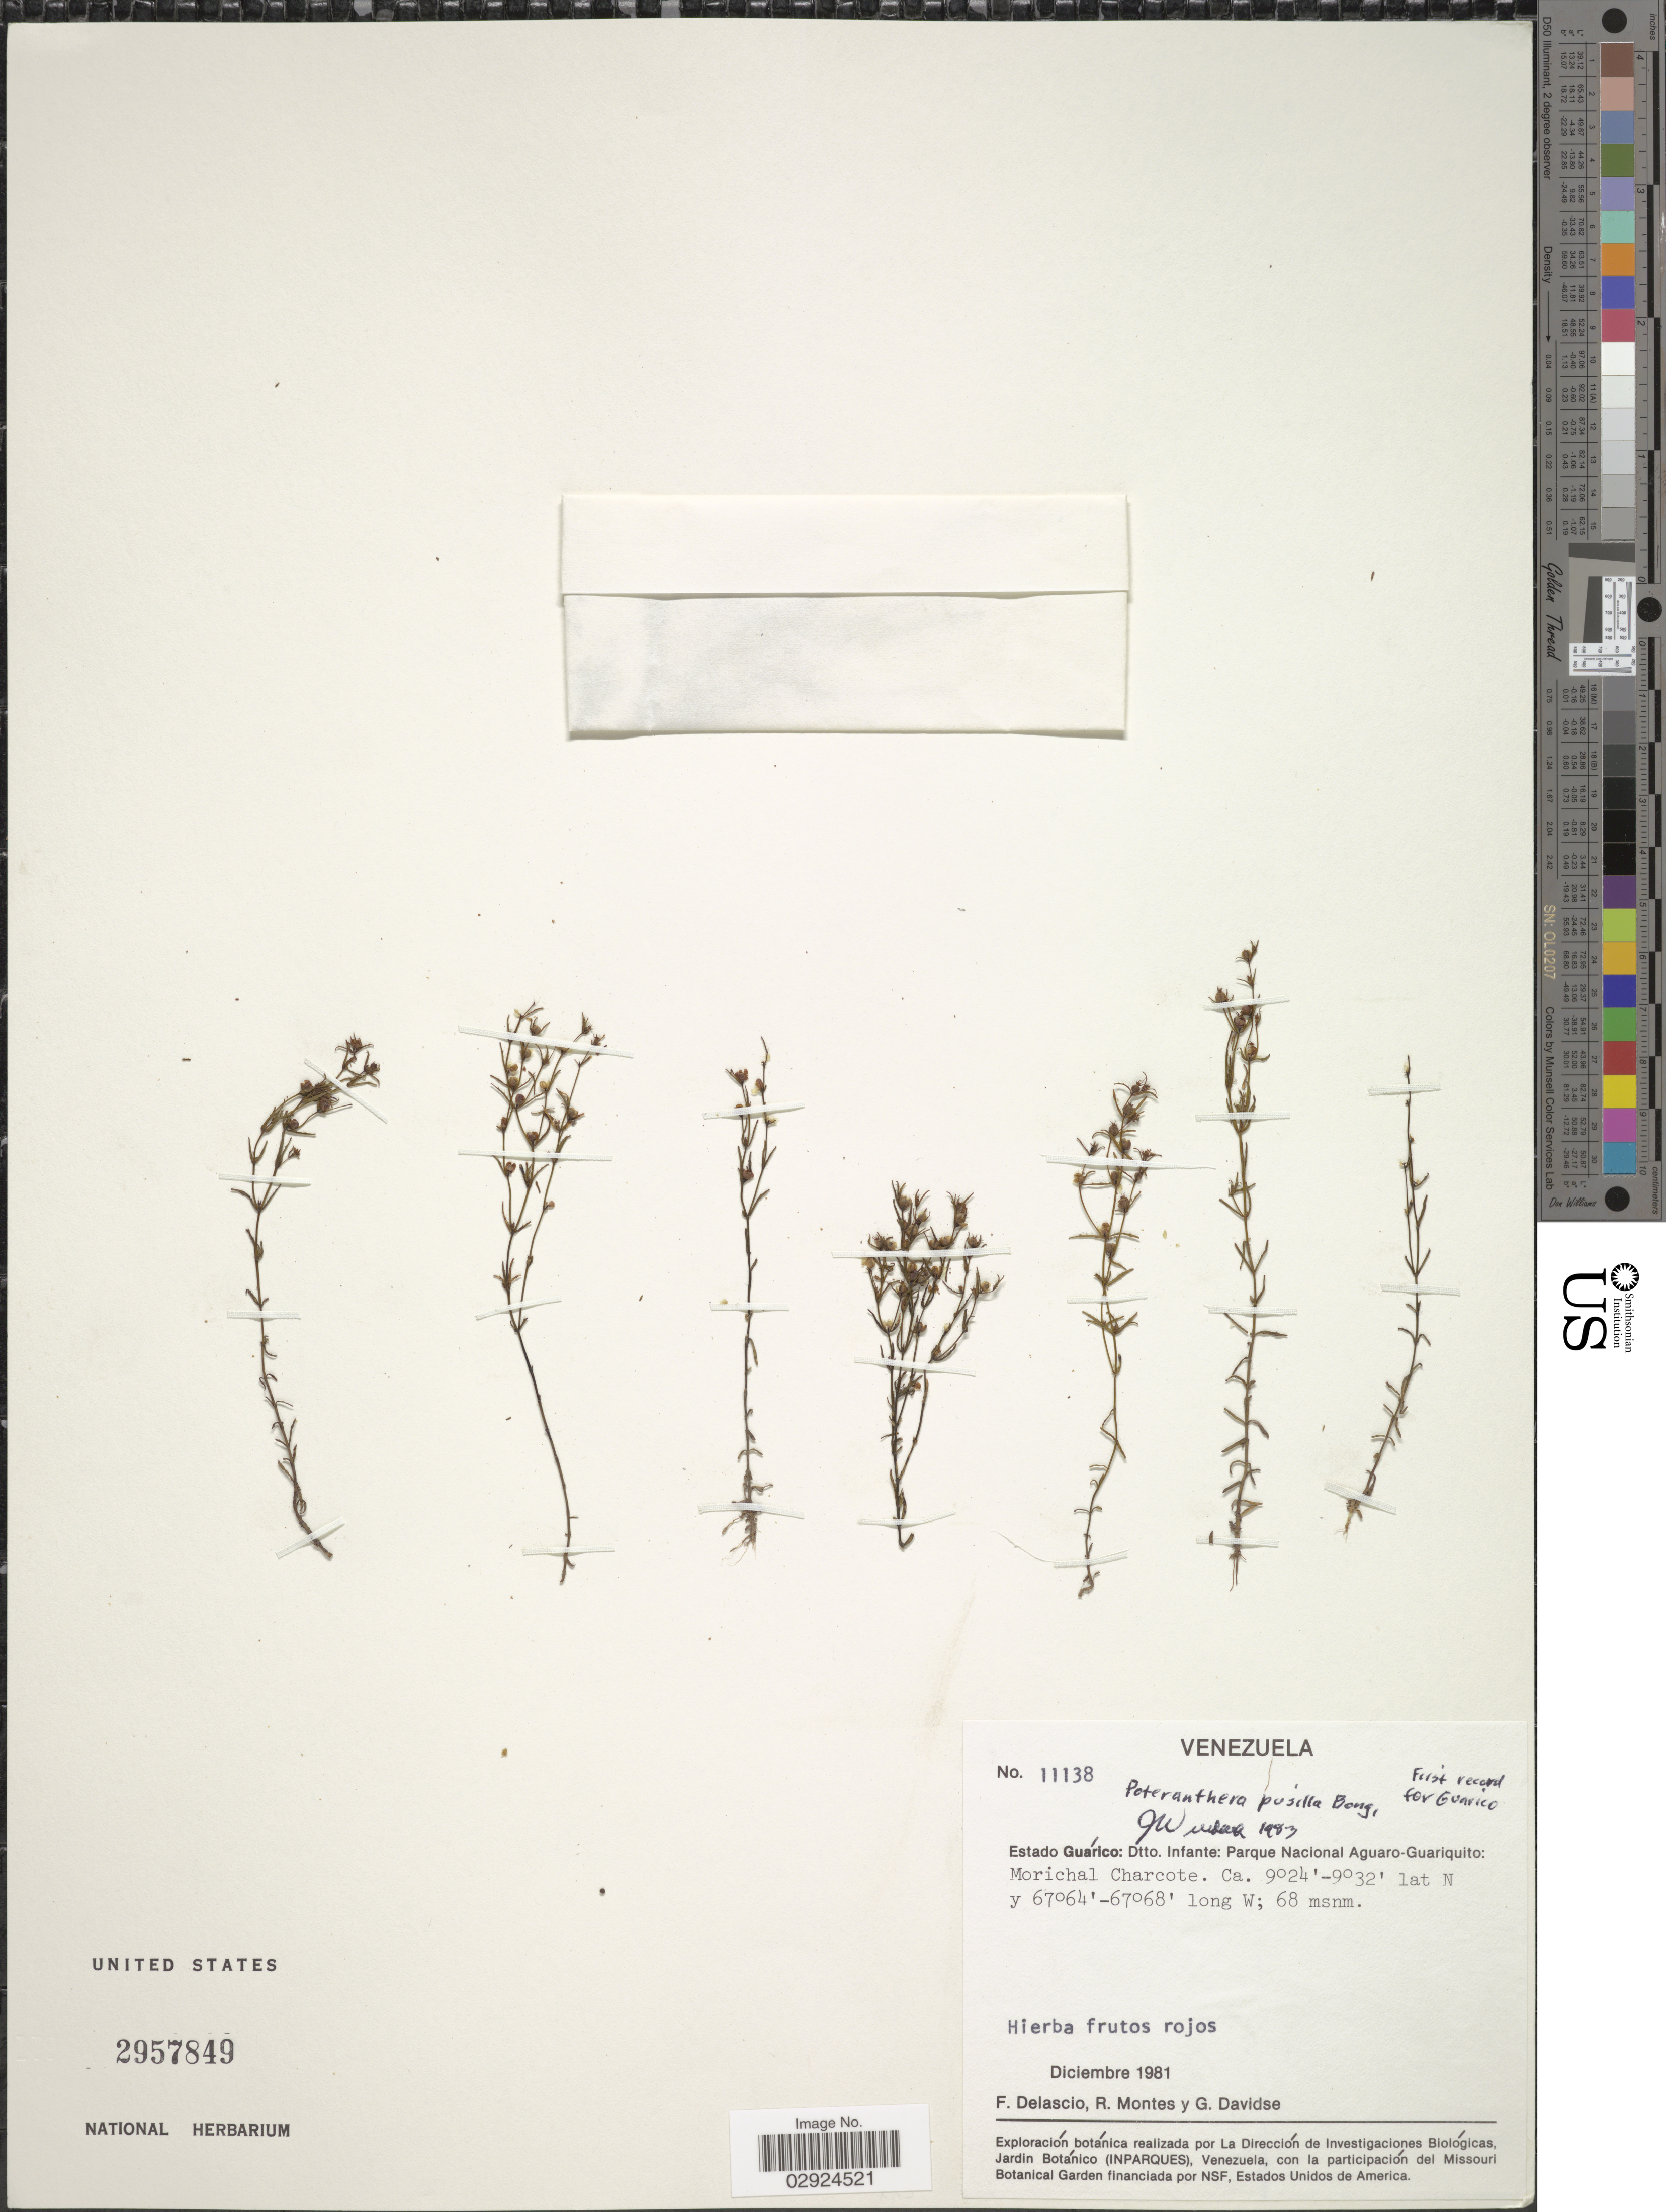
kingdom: Plantae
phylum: Tracheophyta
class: Magnoliopsida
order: Myrtales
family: Melastomataceae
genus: Poteranthera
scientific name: Poteranthera pusilla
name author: Bong.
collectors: F. Delascio C., R. Montes & G. Davidse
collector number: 11138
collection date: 1981-12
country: Venezuela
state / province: Guárico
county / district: Leonardo Infante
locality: Estado Guárico: Dtto. Infante: Parque Nacional Aguaro-Guariquito: Morichal Charcote.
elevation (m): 68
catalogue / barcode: US 2957849